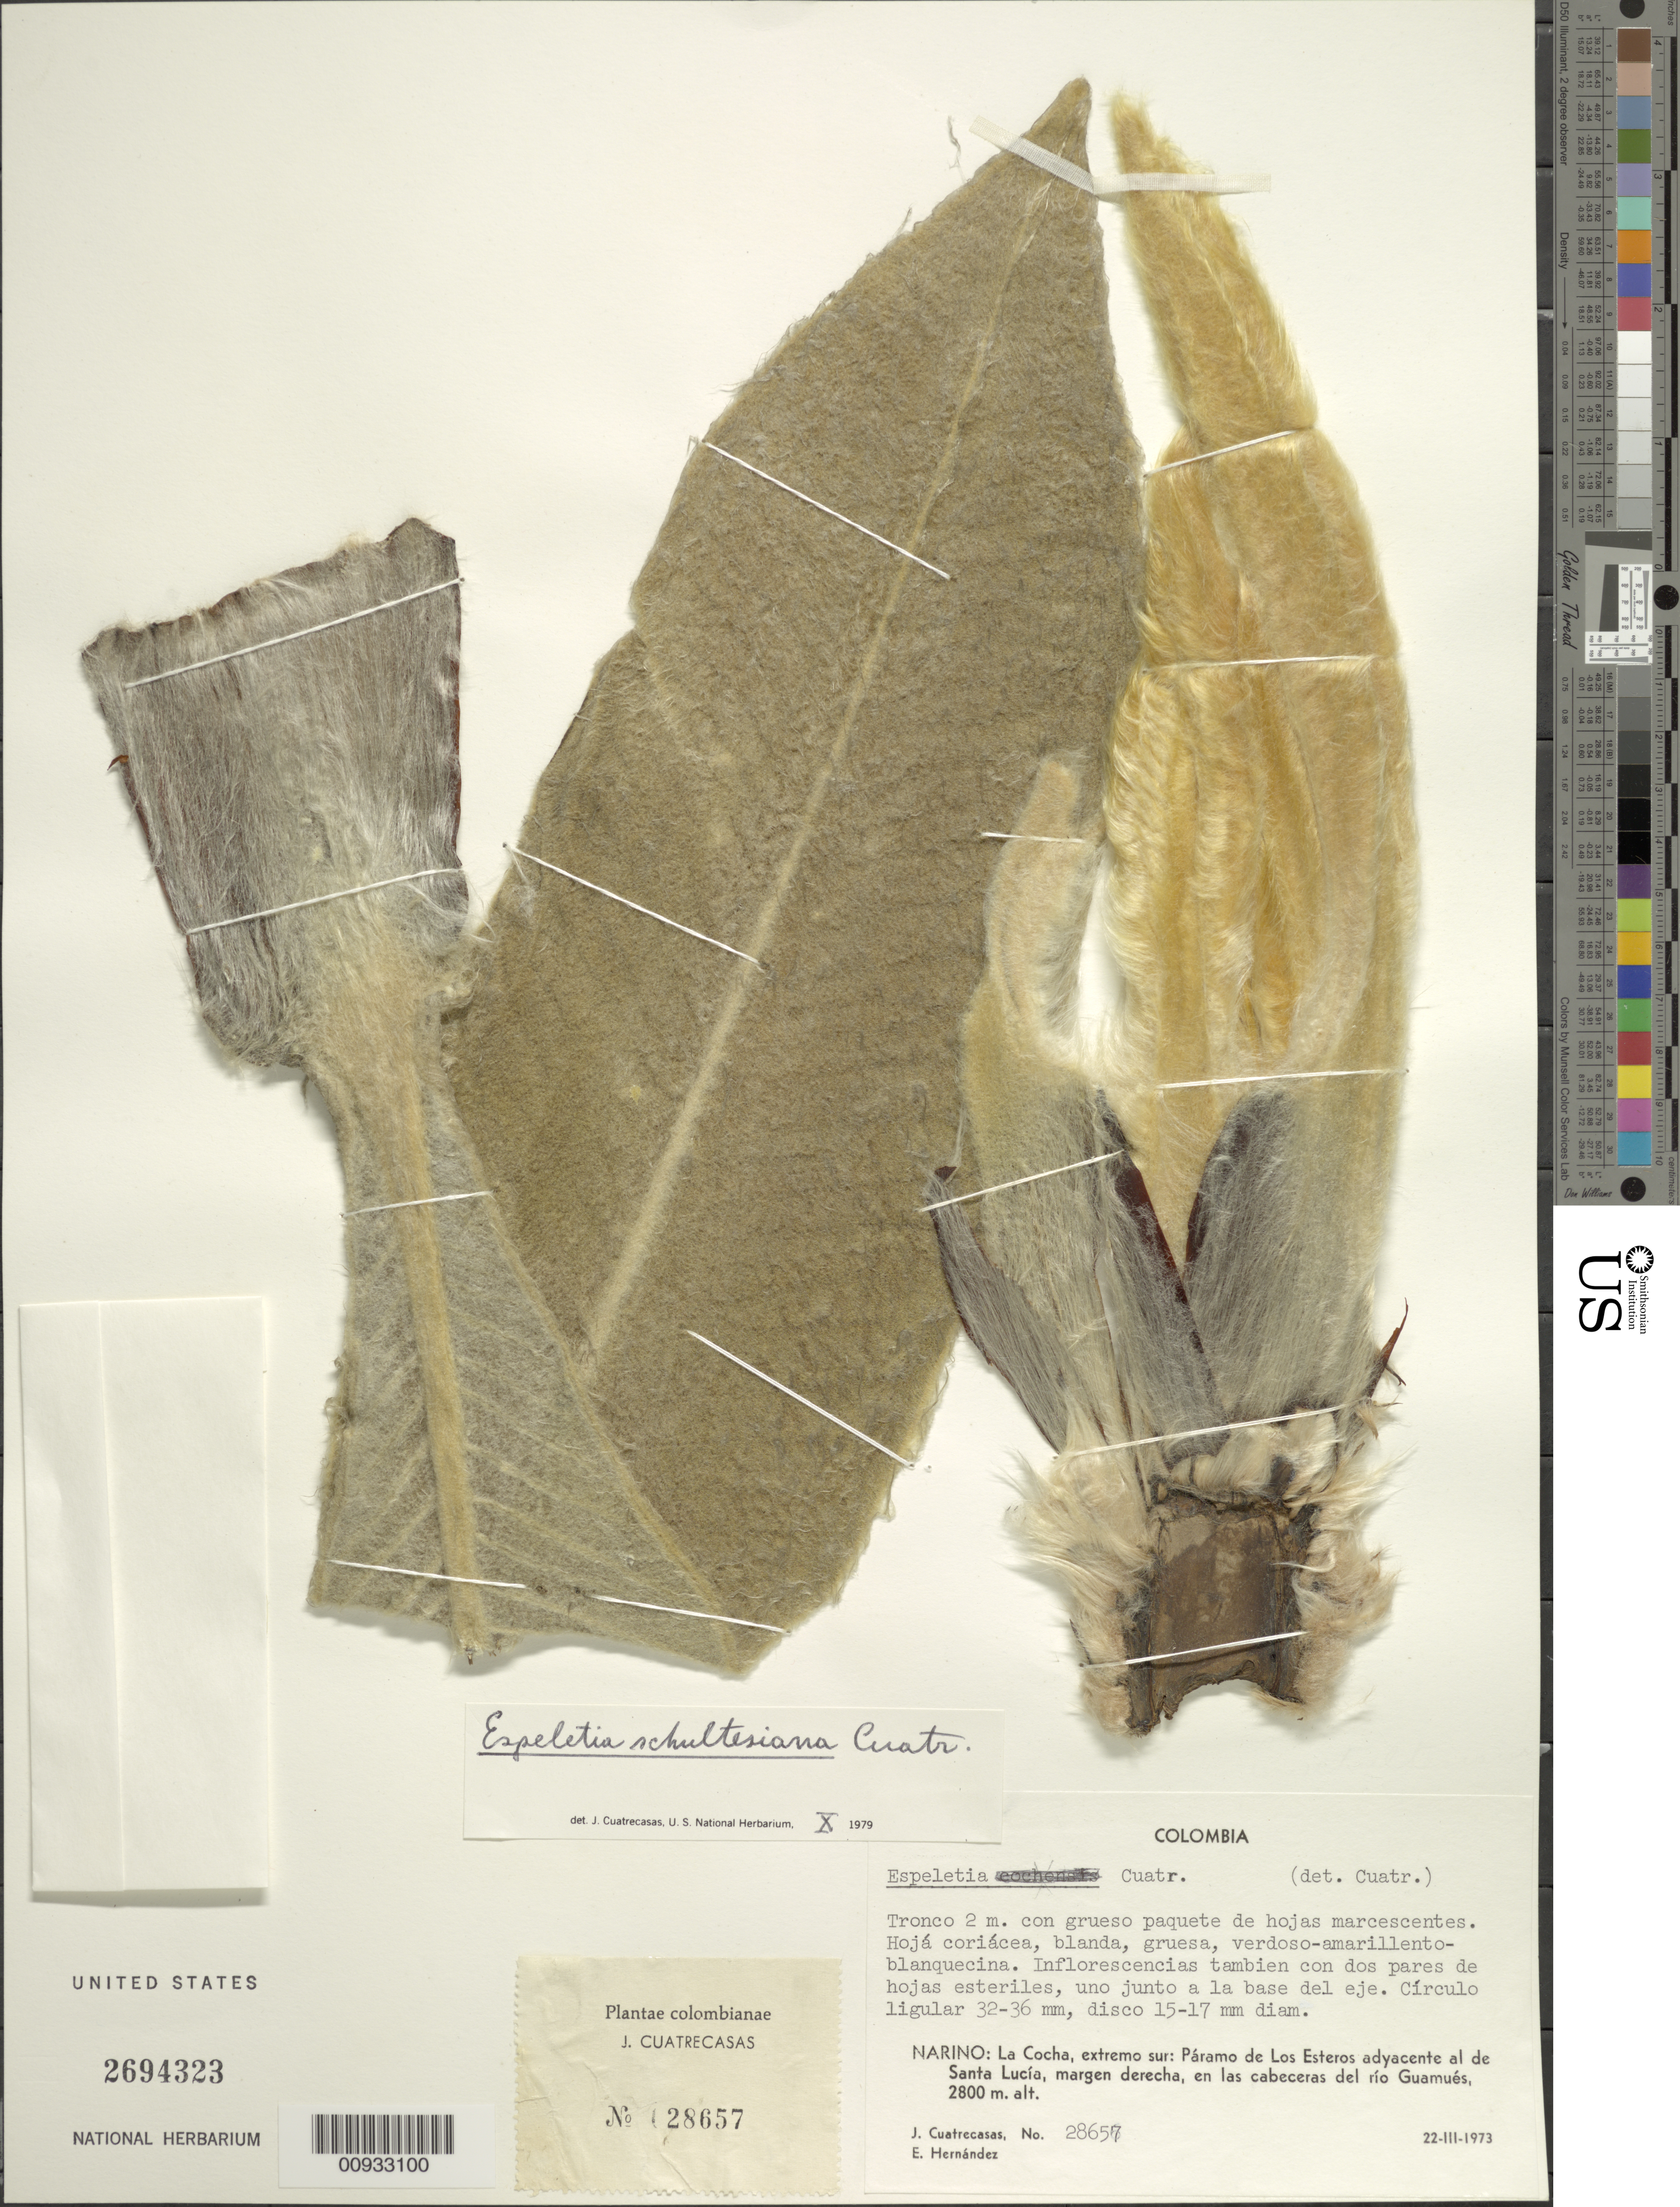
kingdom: Plantae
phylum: Tracheophyta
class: Magnoliopsida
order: Asterales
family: Asteraceae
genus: Espeletia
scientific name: Espeletia schultesiana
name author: Cuatrec.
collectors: J. Cuatrecasas & E. Hernández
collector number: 28657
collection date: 1973-03-22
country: Colombia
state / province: Nariño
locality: La Cocha, extremo sur, Paramo de Los Esteros adyacente al de Santa Lucia, margen derecha, en las cabeceras del rio Guamues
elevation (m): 2800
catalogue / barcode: US 2694323